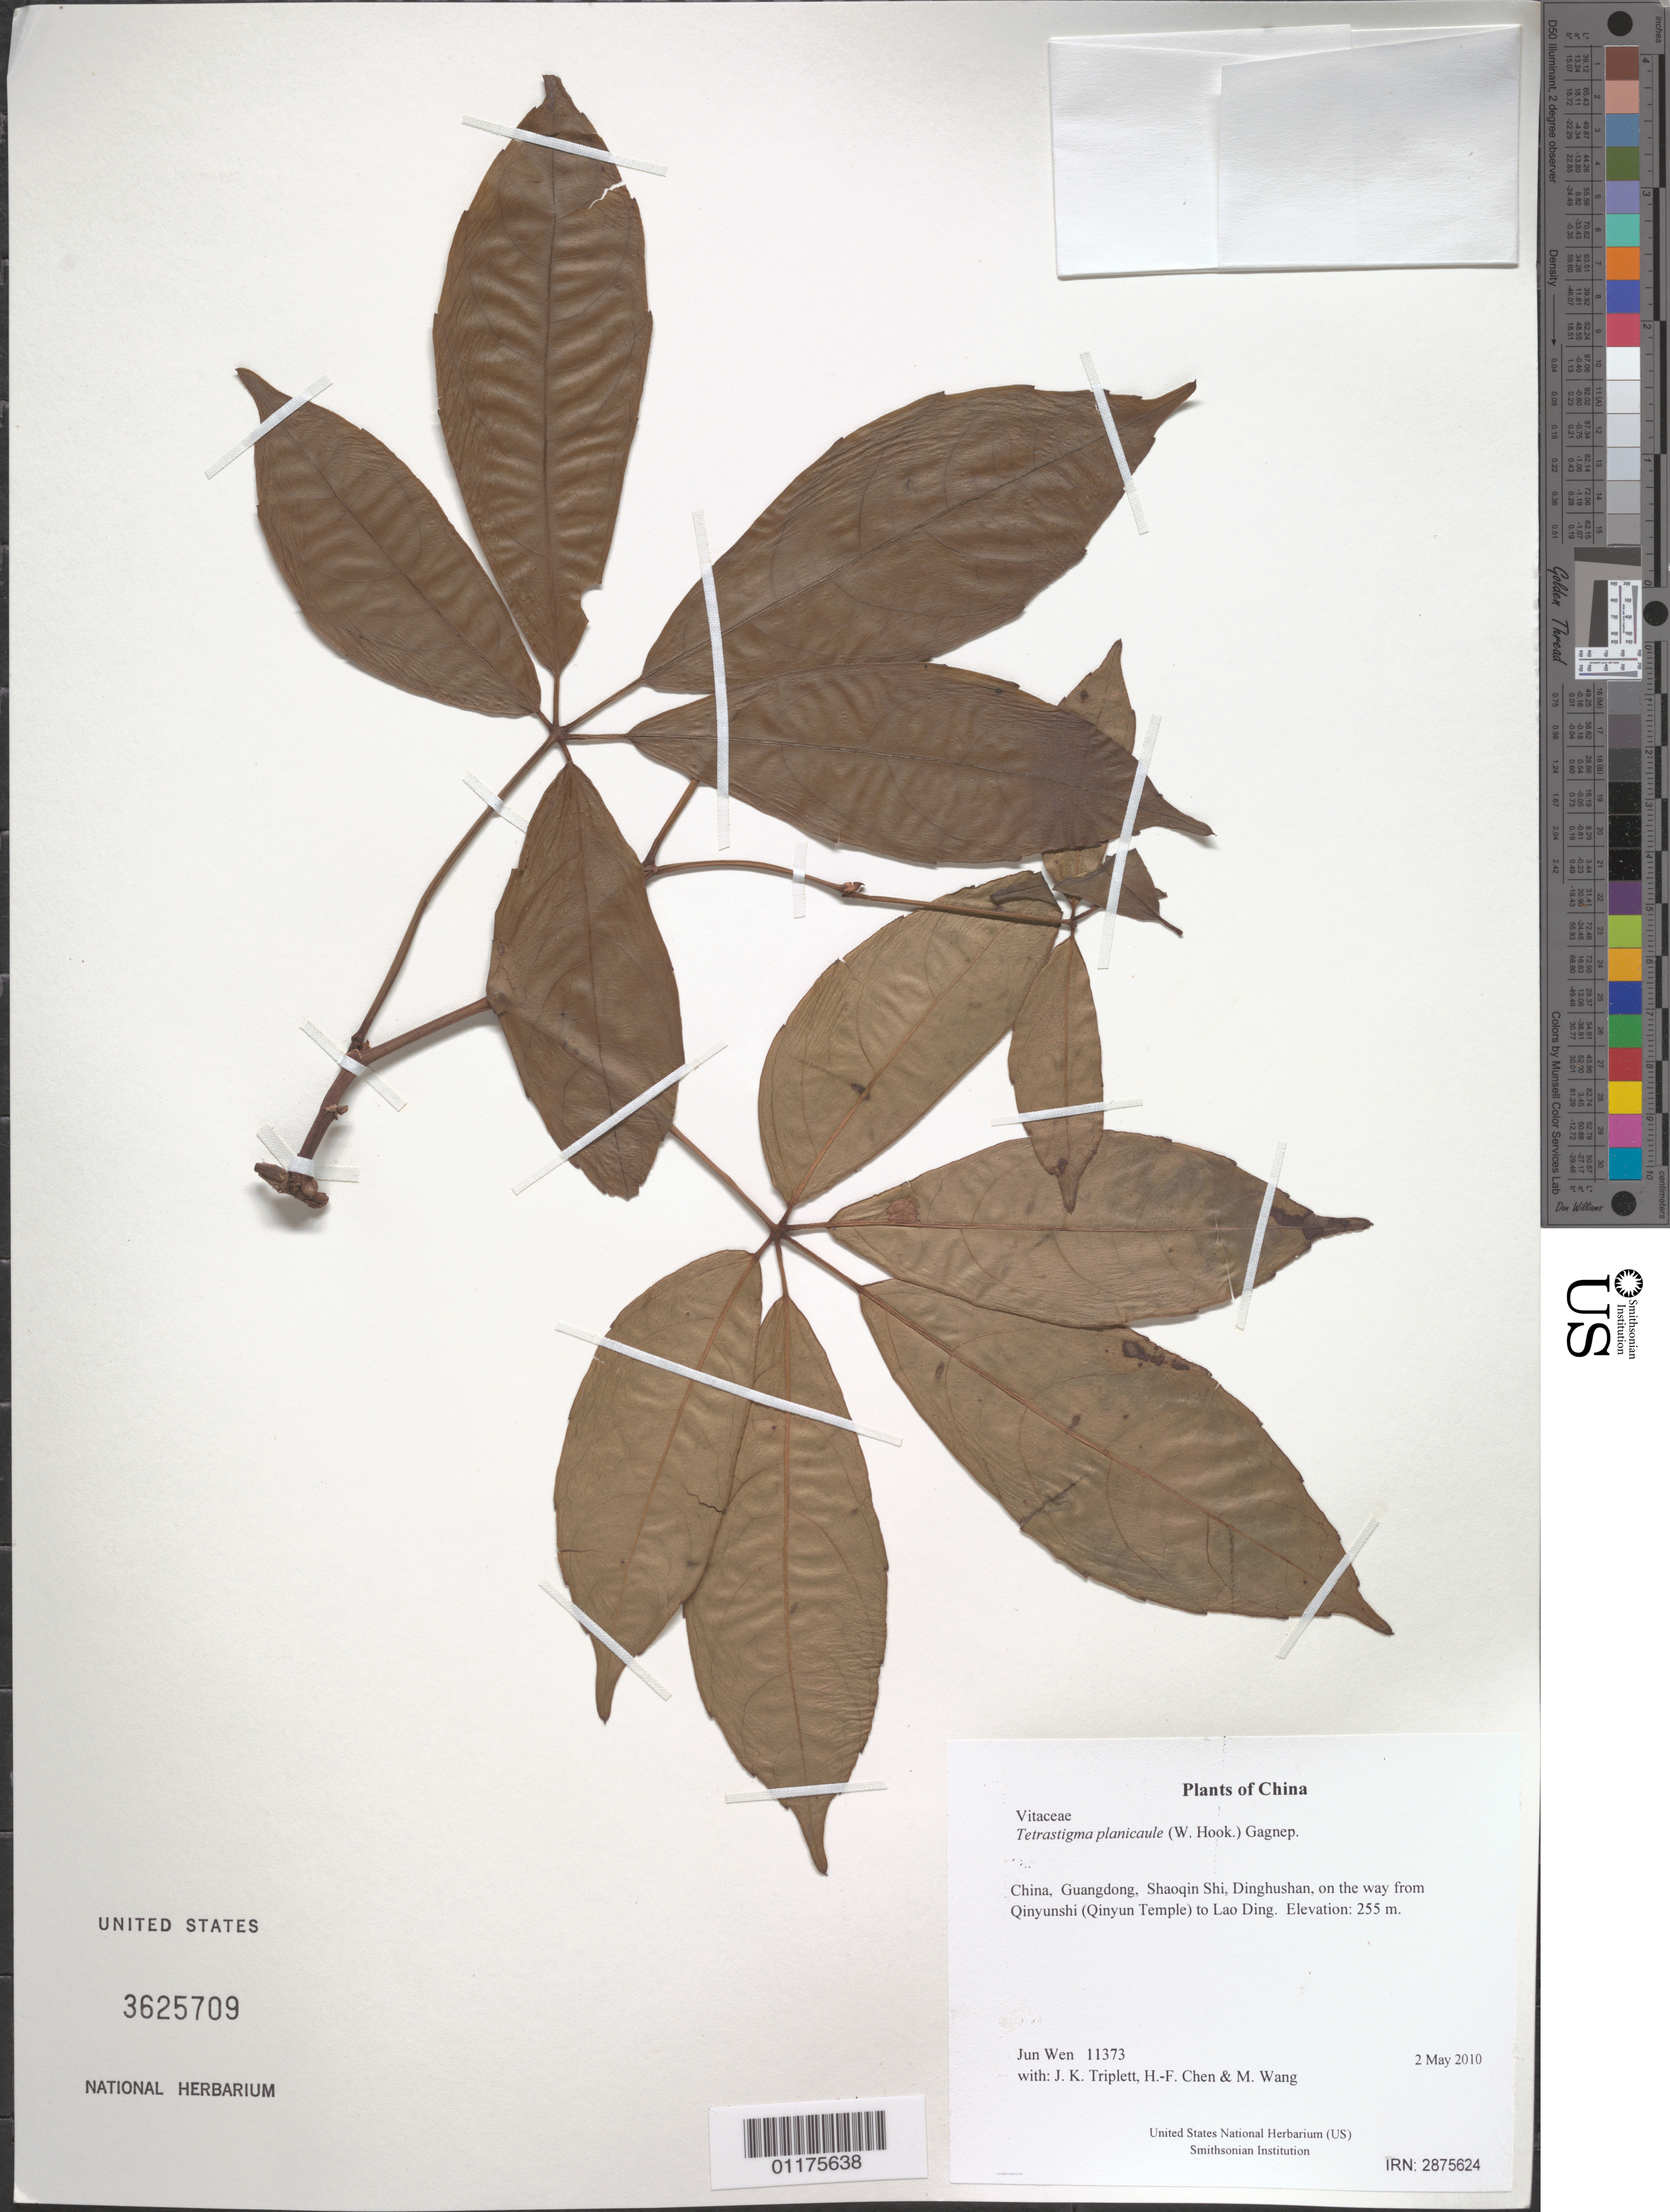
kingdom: Plantae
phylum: Tracheophyta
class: Magnoliopsida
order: Vitales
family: Vitaceae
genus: Tetrastigma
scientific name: Tetrastigma planicaule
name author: (W. Hook.) Gagnep.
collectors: J. Wen, J. K. Triplett, H.-F. Chen & M. Wang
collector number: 11373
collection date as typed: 2 May 2010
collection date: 2010-05-02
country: China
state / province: Guangdong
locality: Shaoqin Shi, Dinghushan, on the way from Qinyunshi (Qinyun Temple) to Lao Ding.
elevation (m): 255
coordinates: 23 09.575 N, 112 31.817 E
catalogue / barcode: US 3625709